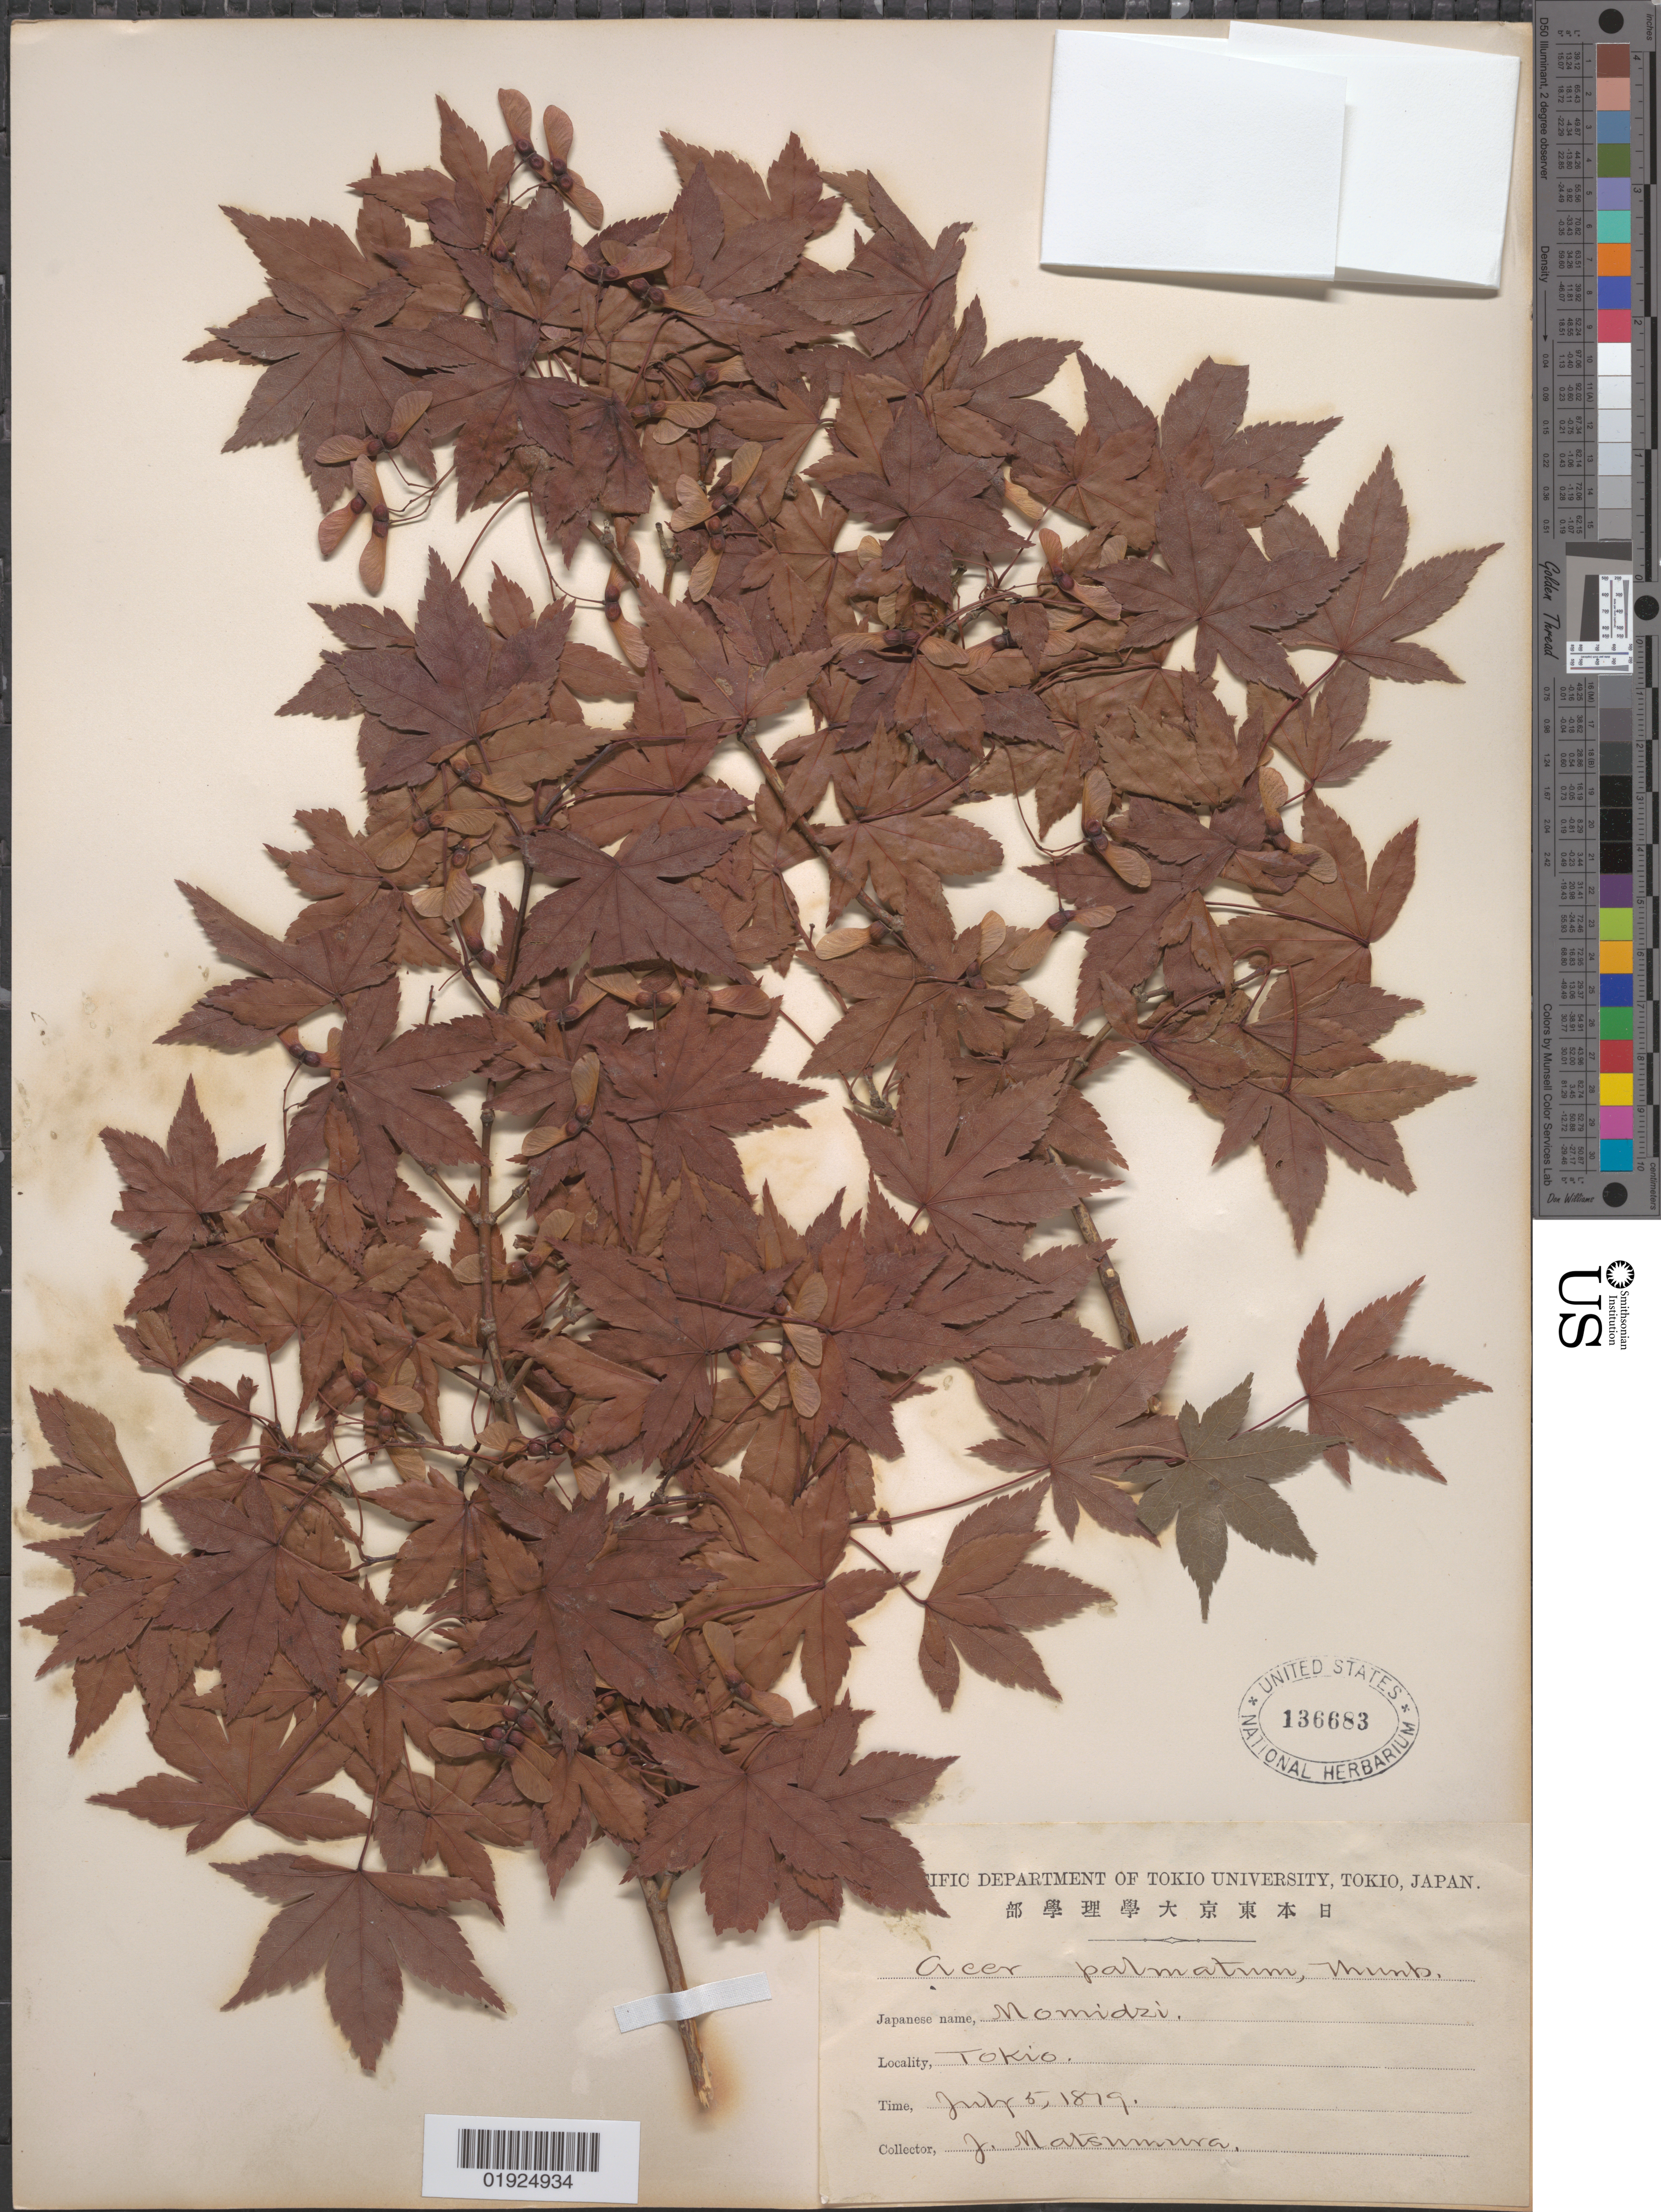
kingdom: Plantae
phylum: Tracheophyta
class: Magnoliopsida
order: Sapindales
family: Sapindaceae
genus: Acer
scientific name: Acer palmatum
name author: Thunb.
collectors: J. Matsumura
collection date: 1879-07-05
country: Japan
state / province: Tokyo, Federal City of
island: Honshu I.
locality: Tokio [Tokyo]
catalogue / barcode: US 136683